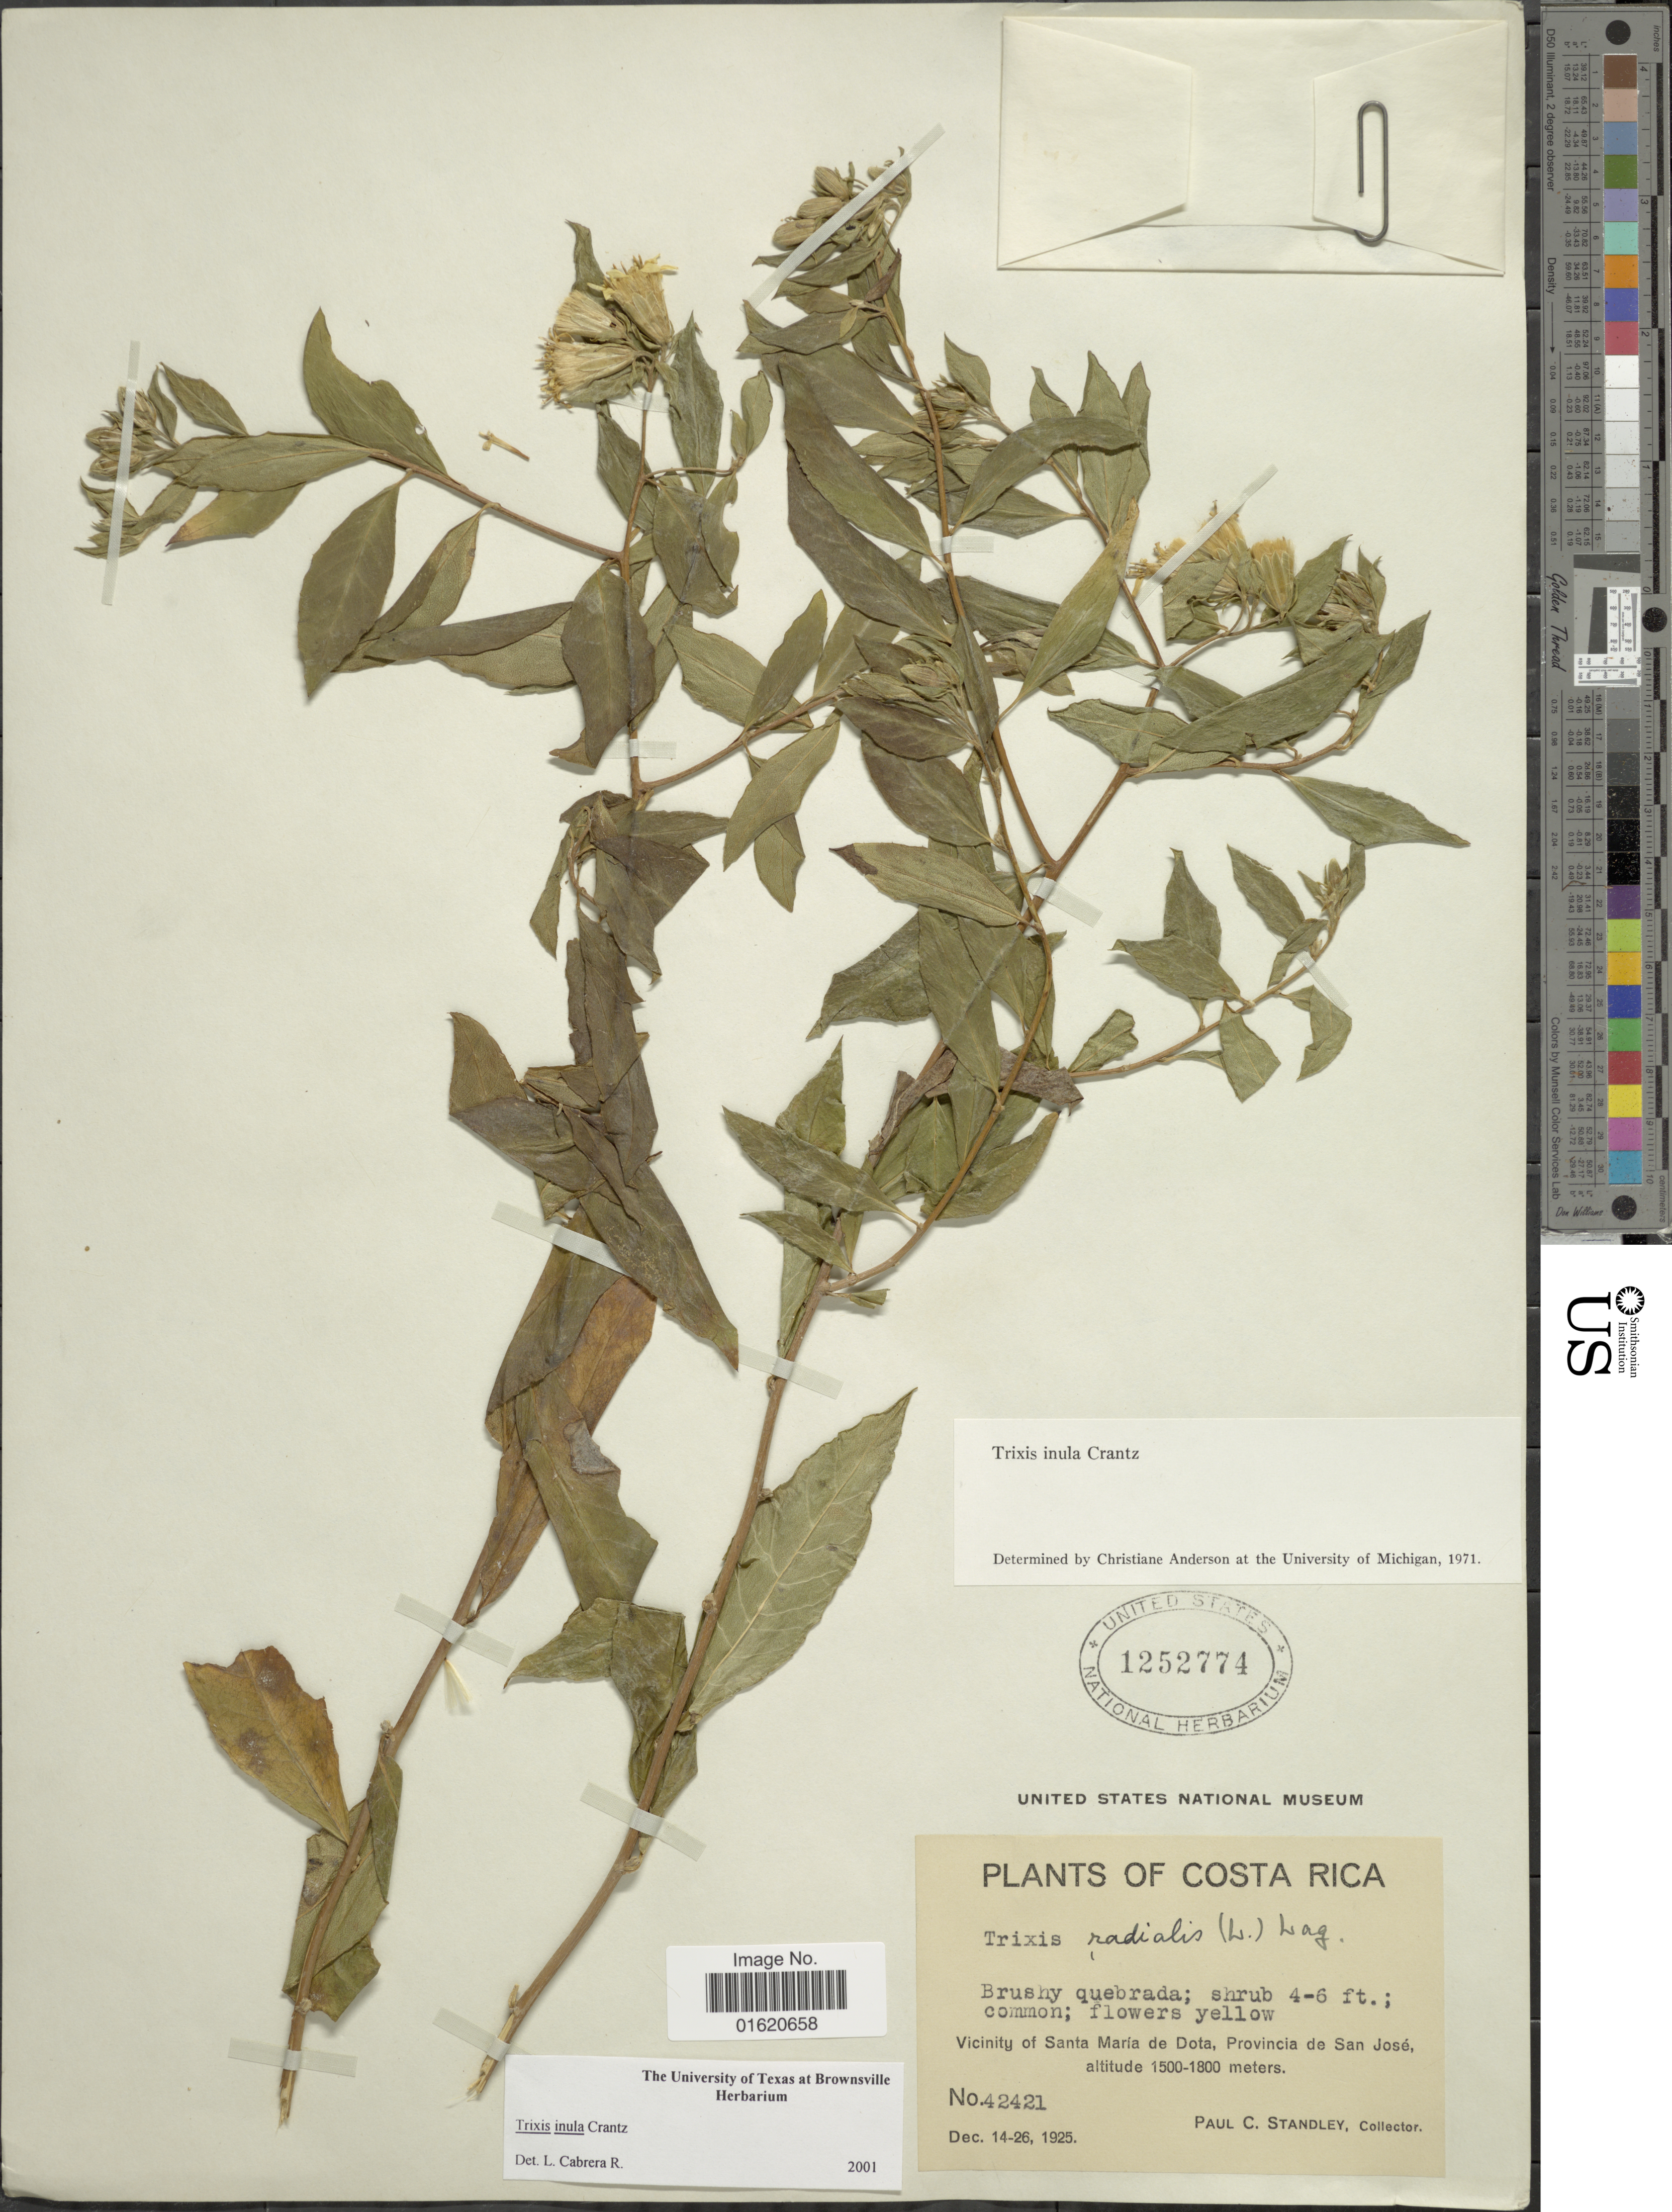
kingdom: Plantae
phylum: Tracheophyta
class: Magnoliopsida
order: Asterales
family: Asteraceae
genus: Trixis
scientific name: Trixis inula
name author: Crantz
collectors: P. C. Standley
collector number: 42421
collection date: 1925-12-14/1925-12-26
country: Costa Rica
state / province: San José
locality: Brushy quebrada, vicinity of Santa María de Dota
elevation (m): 1500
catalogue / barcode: US 1252774